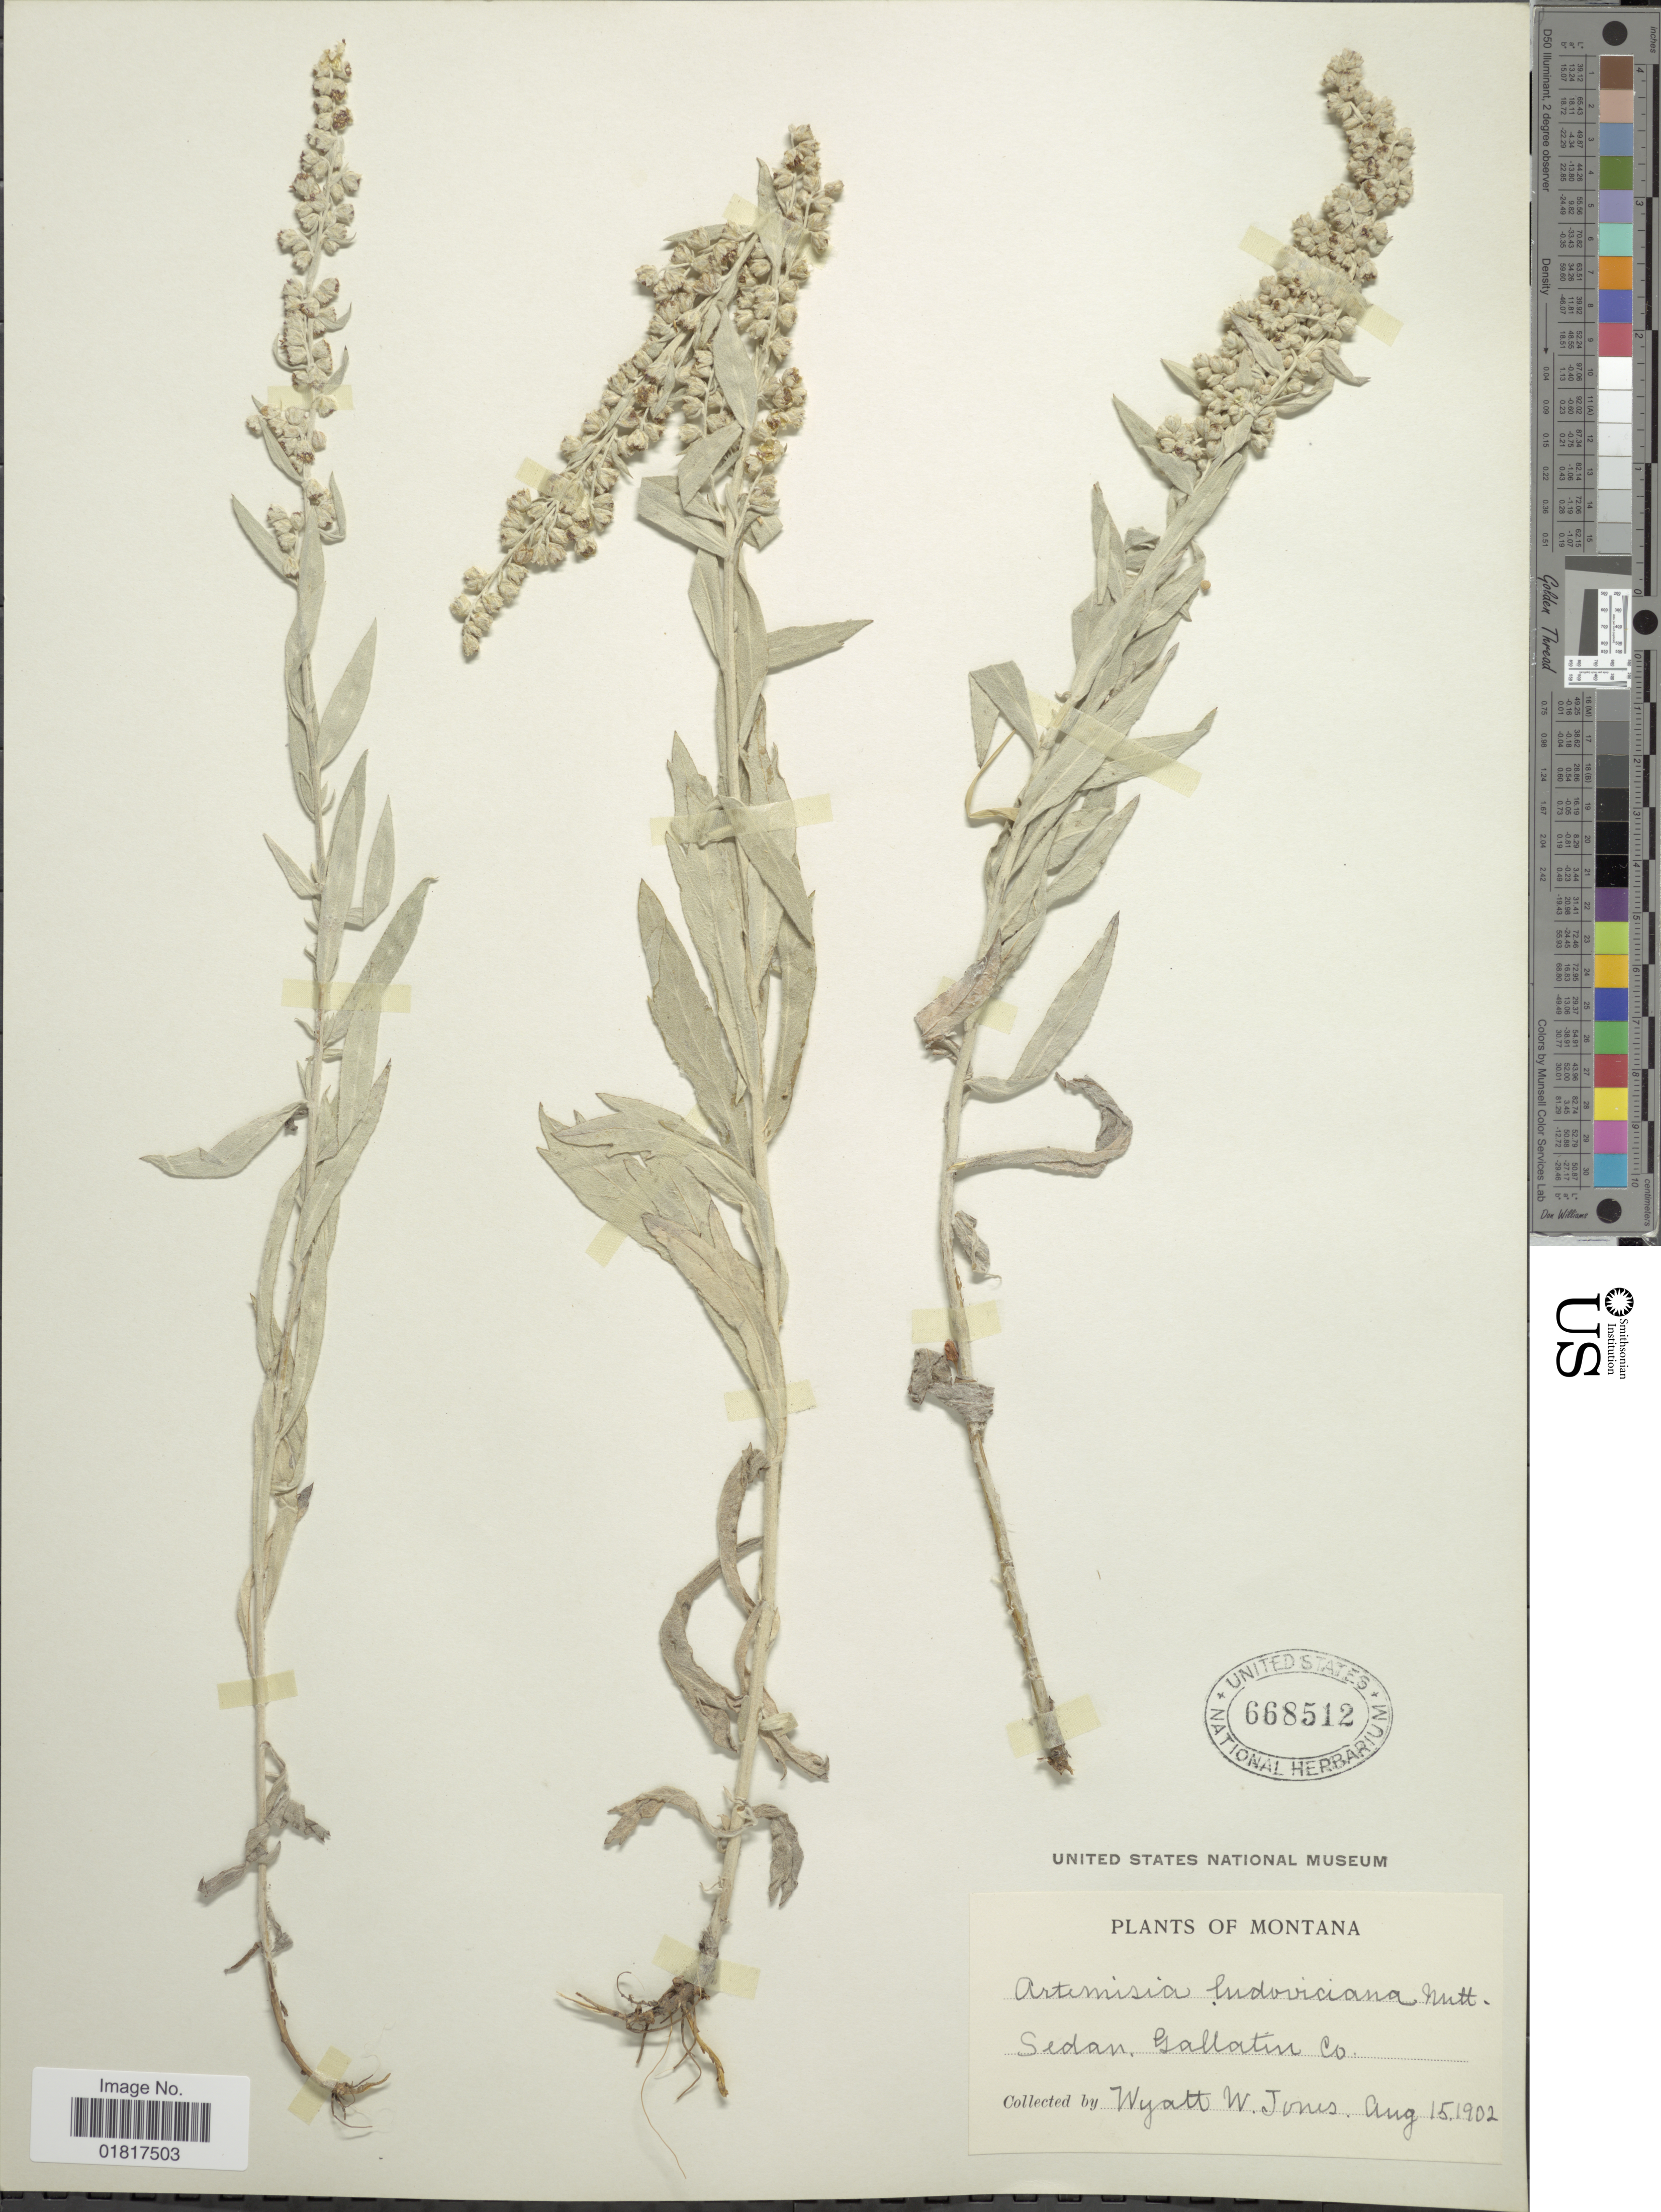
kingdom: Plantae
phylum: Tracheophyta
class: Magnoliopsida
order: Asterales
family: Asteraceae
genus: Artemisia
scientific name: Artemisia sp.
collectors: W. W. Jones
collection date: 1902-08-15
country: United States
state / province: Montana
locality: Sedan, Gallatin Co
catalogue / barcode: US 668512